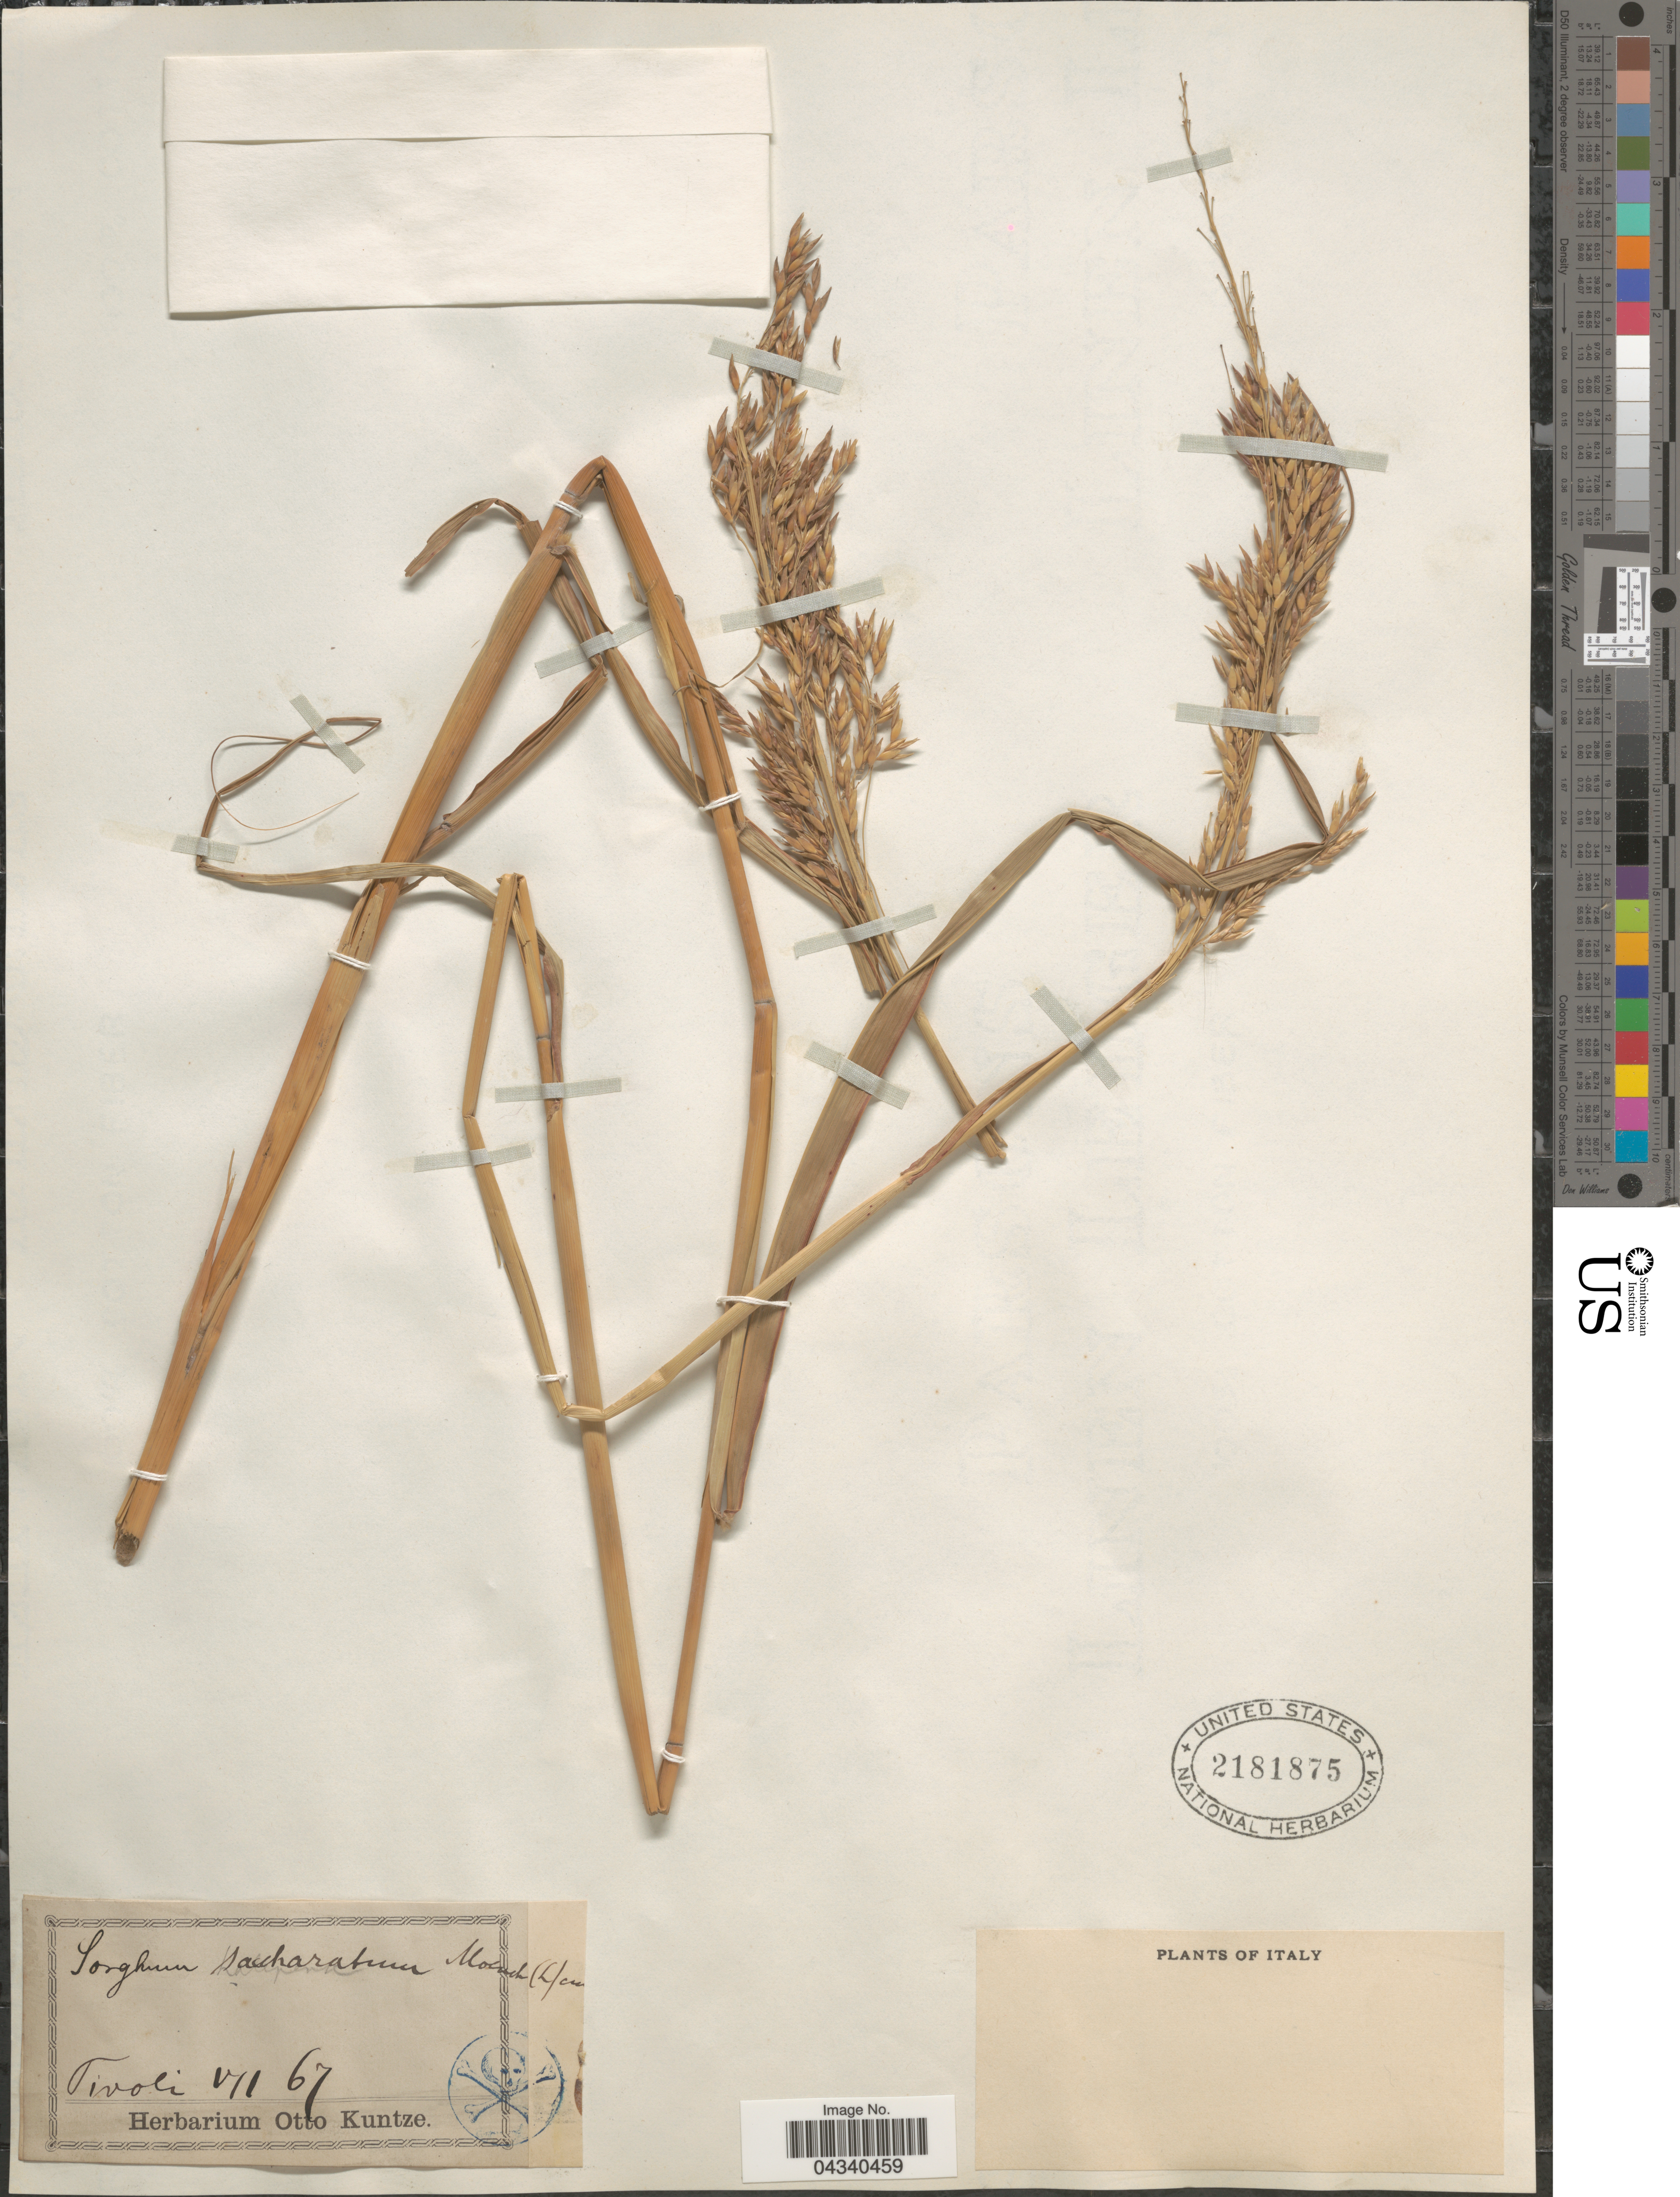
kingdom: Plantae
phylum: Tracheophyta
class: Liliopsida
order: Poales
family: Poaceae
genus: Sorghum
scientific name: Sorghum bicolor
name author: (L.) Moench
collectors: ex herb. Otto Kuntze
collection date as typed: Transcribed d/m/y: /7/67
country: Italy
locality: Tiroli.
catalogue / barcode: US 2181875